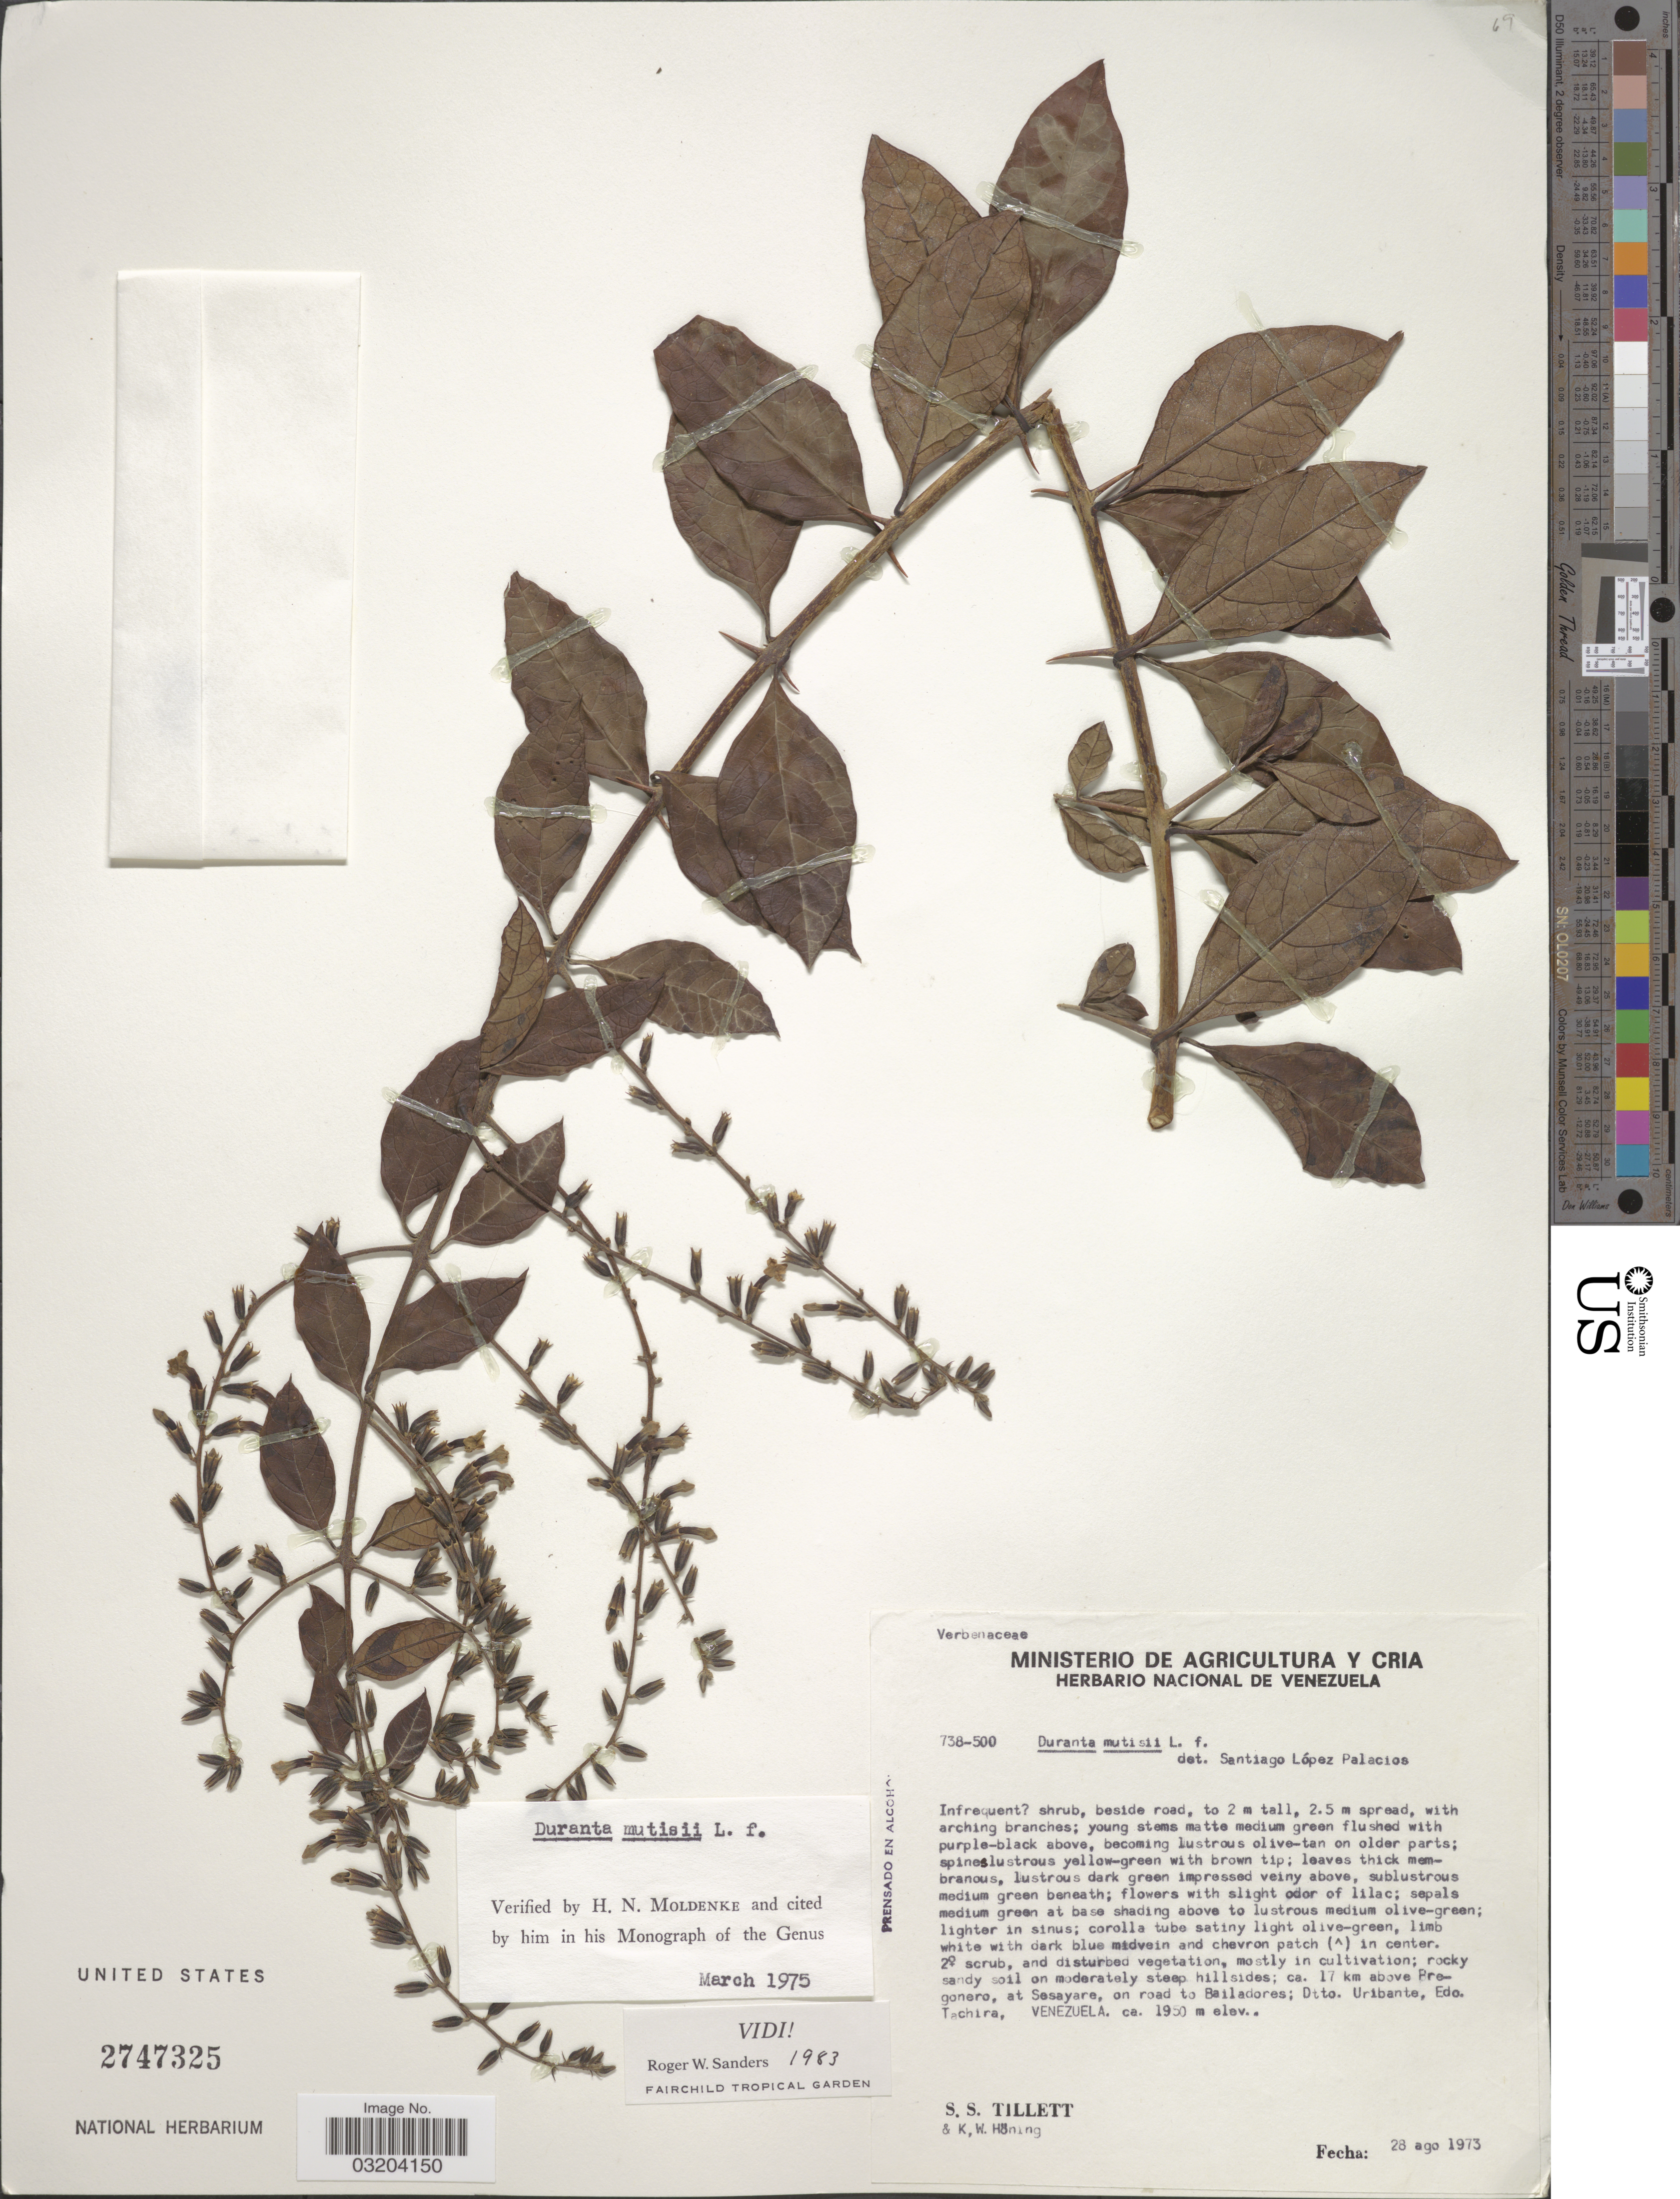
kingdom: Plantae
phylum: Tracheophyta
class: Magnoliopsida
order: Lamiales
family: Verbenaceae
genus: Duranta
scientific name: Duranta sp.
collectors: S. S. Tillett & K. Honing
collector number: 738-500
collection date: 1973-08-28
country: Venezuela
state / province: Tachira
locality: Ca. 17 km above Bregonero, at Sesayare, on road to Bailadores; Dtto. Uribante.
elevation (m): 1950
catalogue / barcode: US 2747325